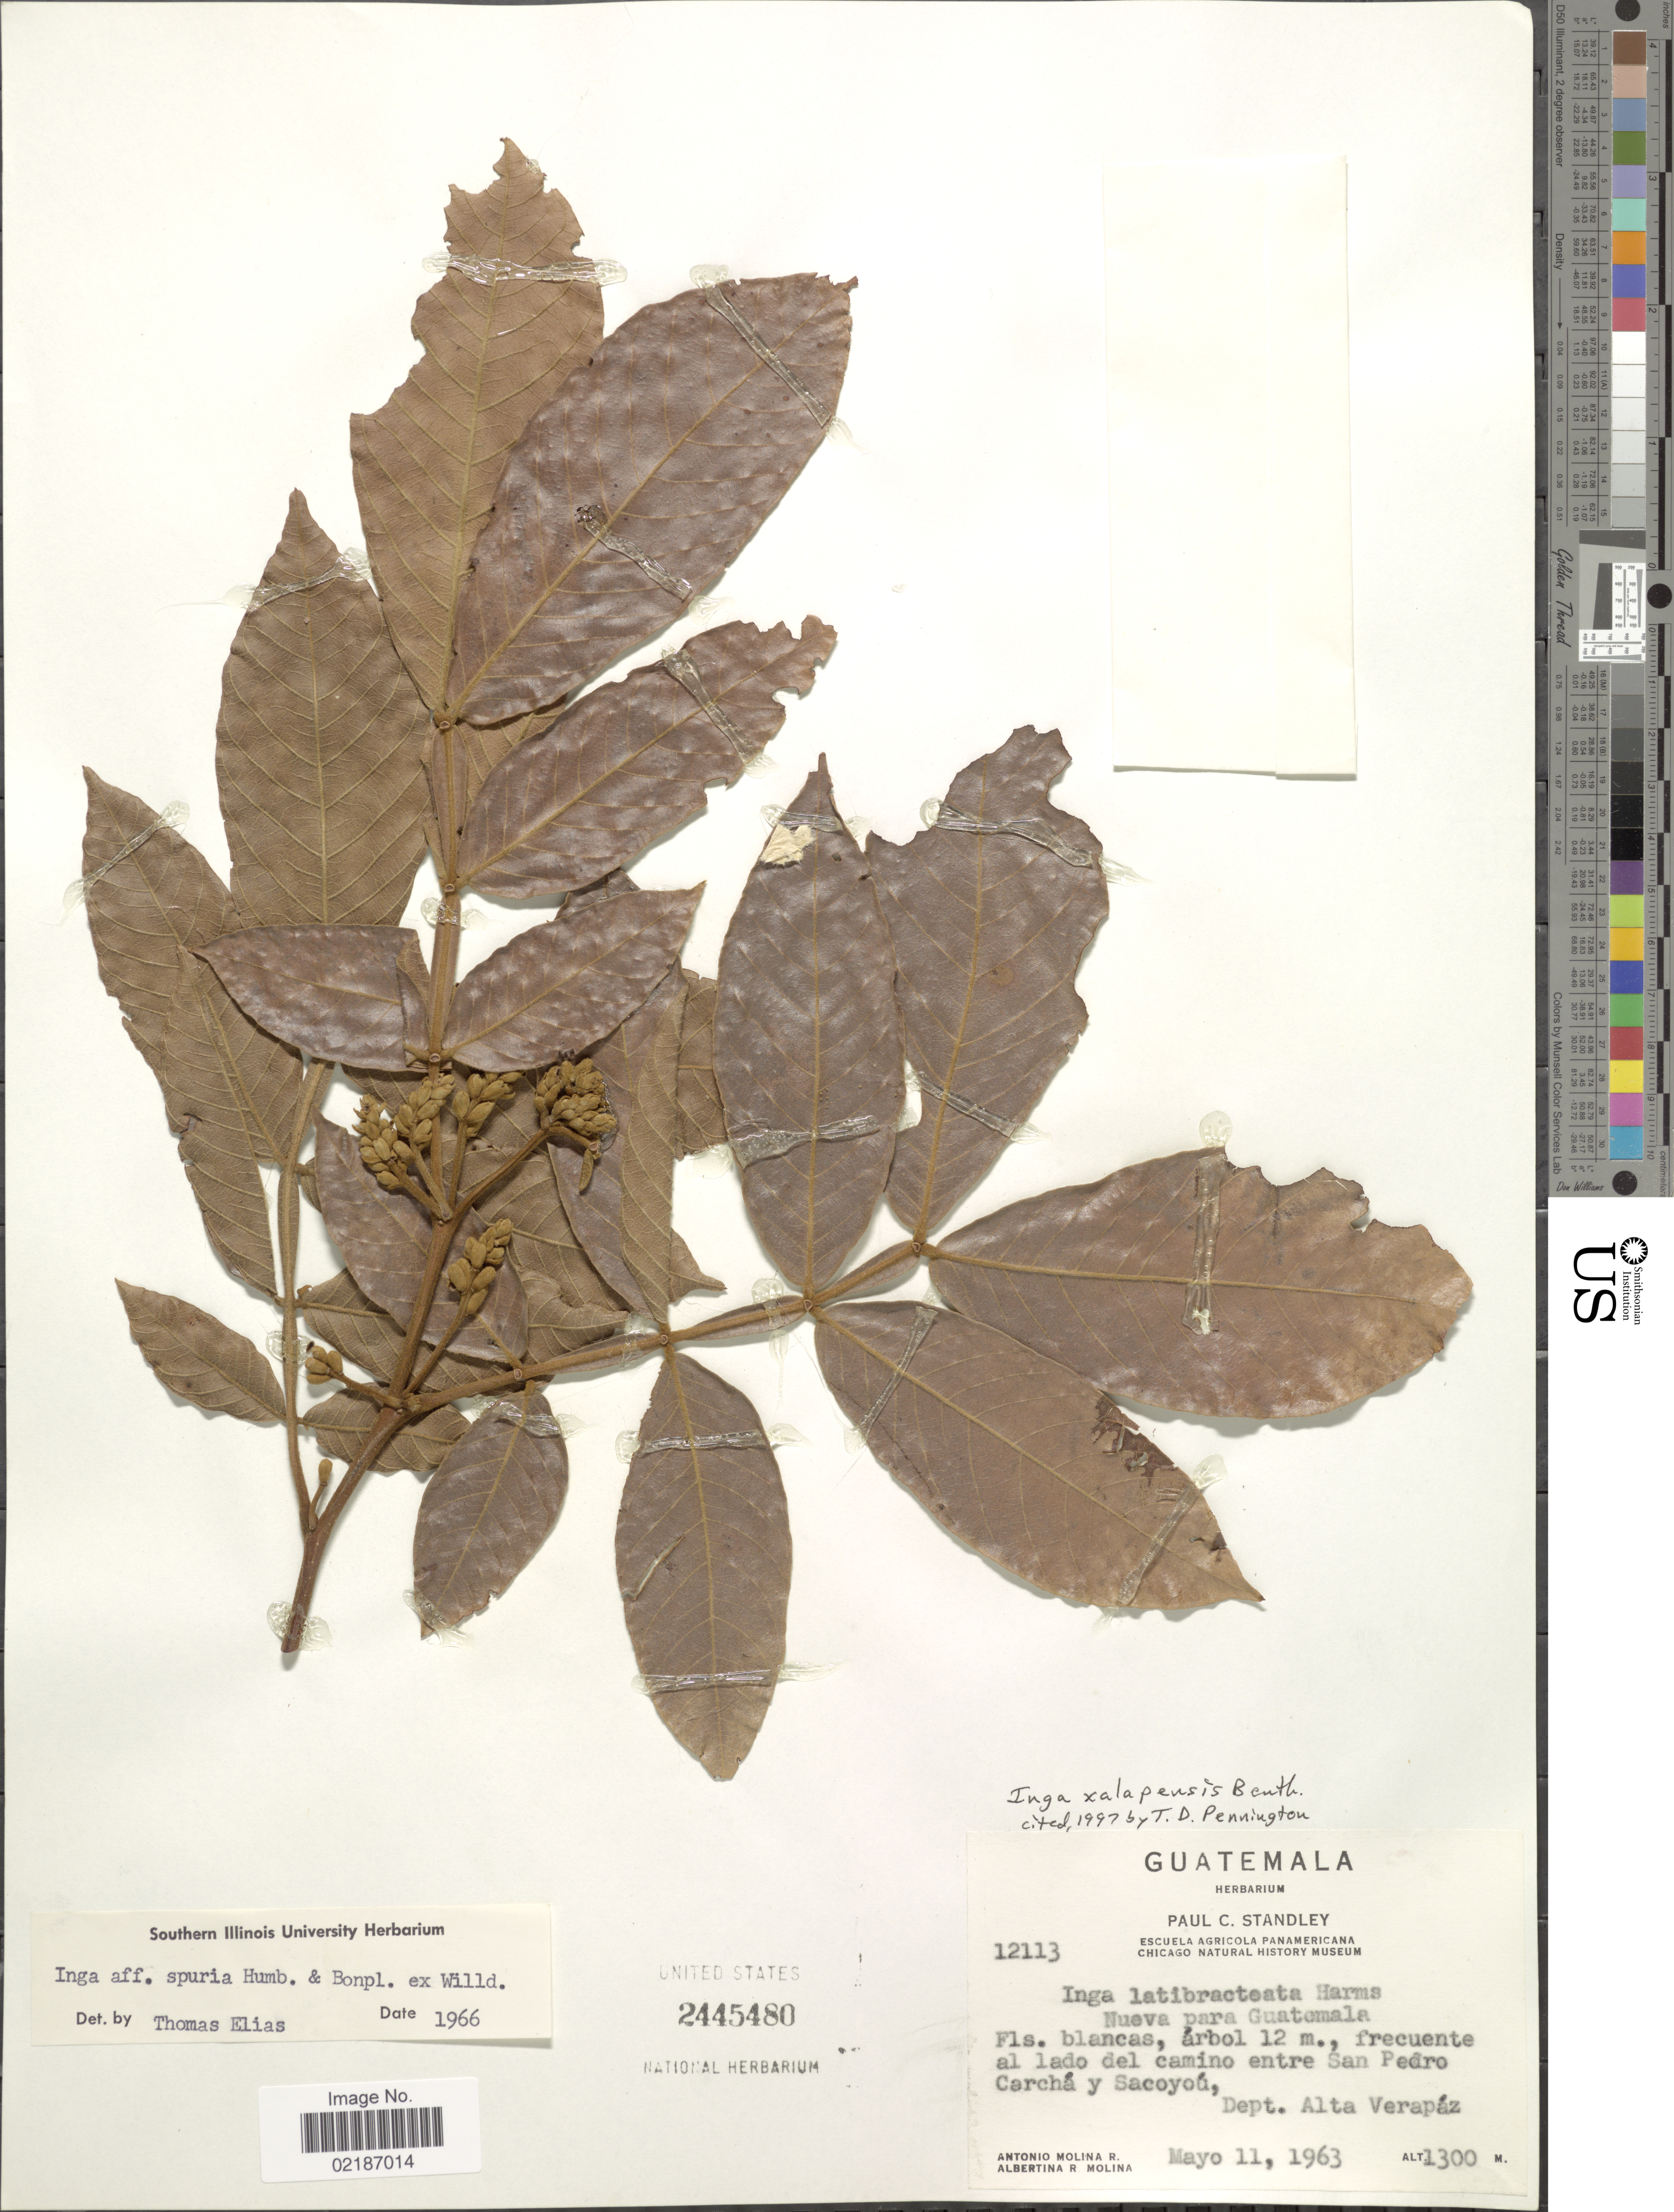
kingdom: Plantae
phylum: Tracheophyta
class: Magnoliopsida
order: Fabales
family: Fabaceae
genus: Inga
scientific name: Inga xalapensis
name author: Benth.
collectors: A. Molina R. & A. R. Molina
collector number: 12113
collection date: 1963-05-11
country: Guatemala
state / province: Alta Verapaz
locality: Entre San Pedro Carcha y Sacoyou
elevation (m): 1300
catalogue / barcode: US 2445480